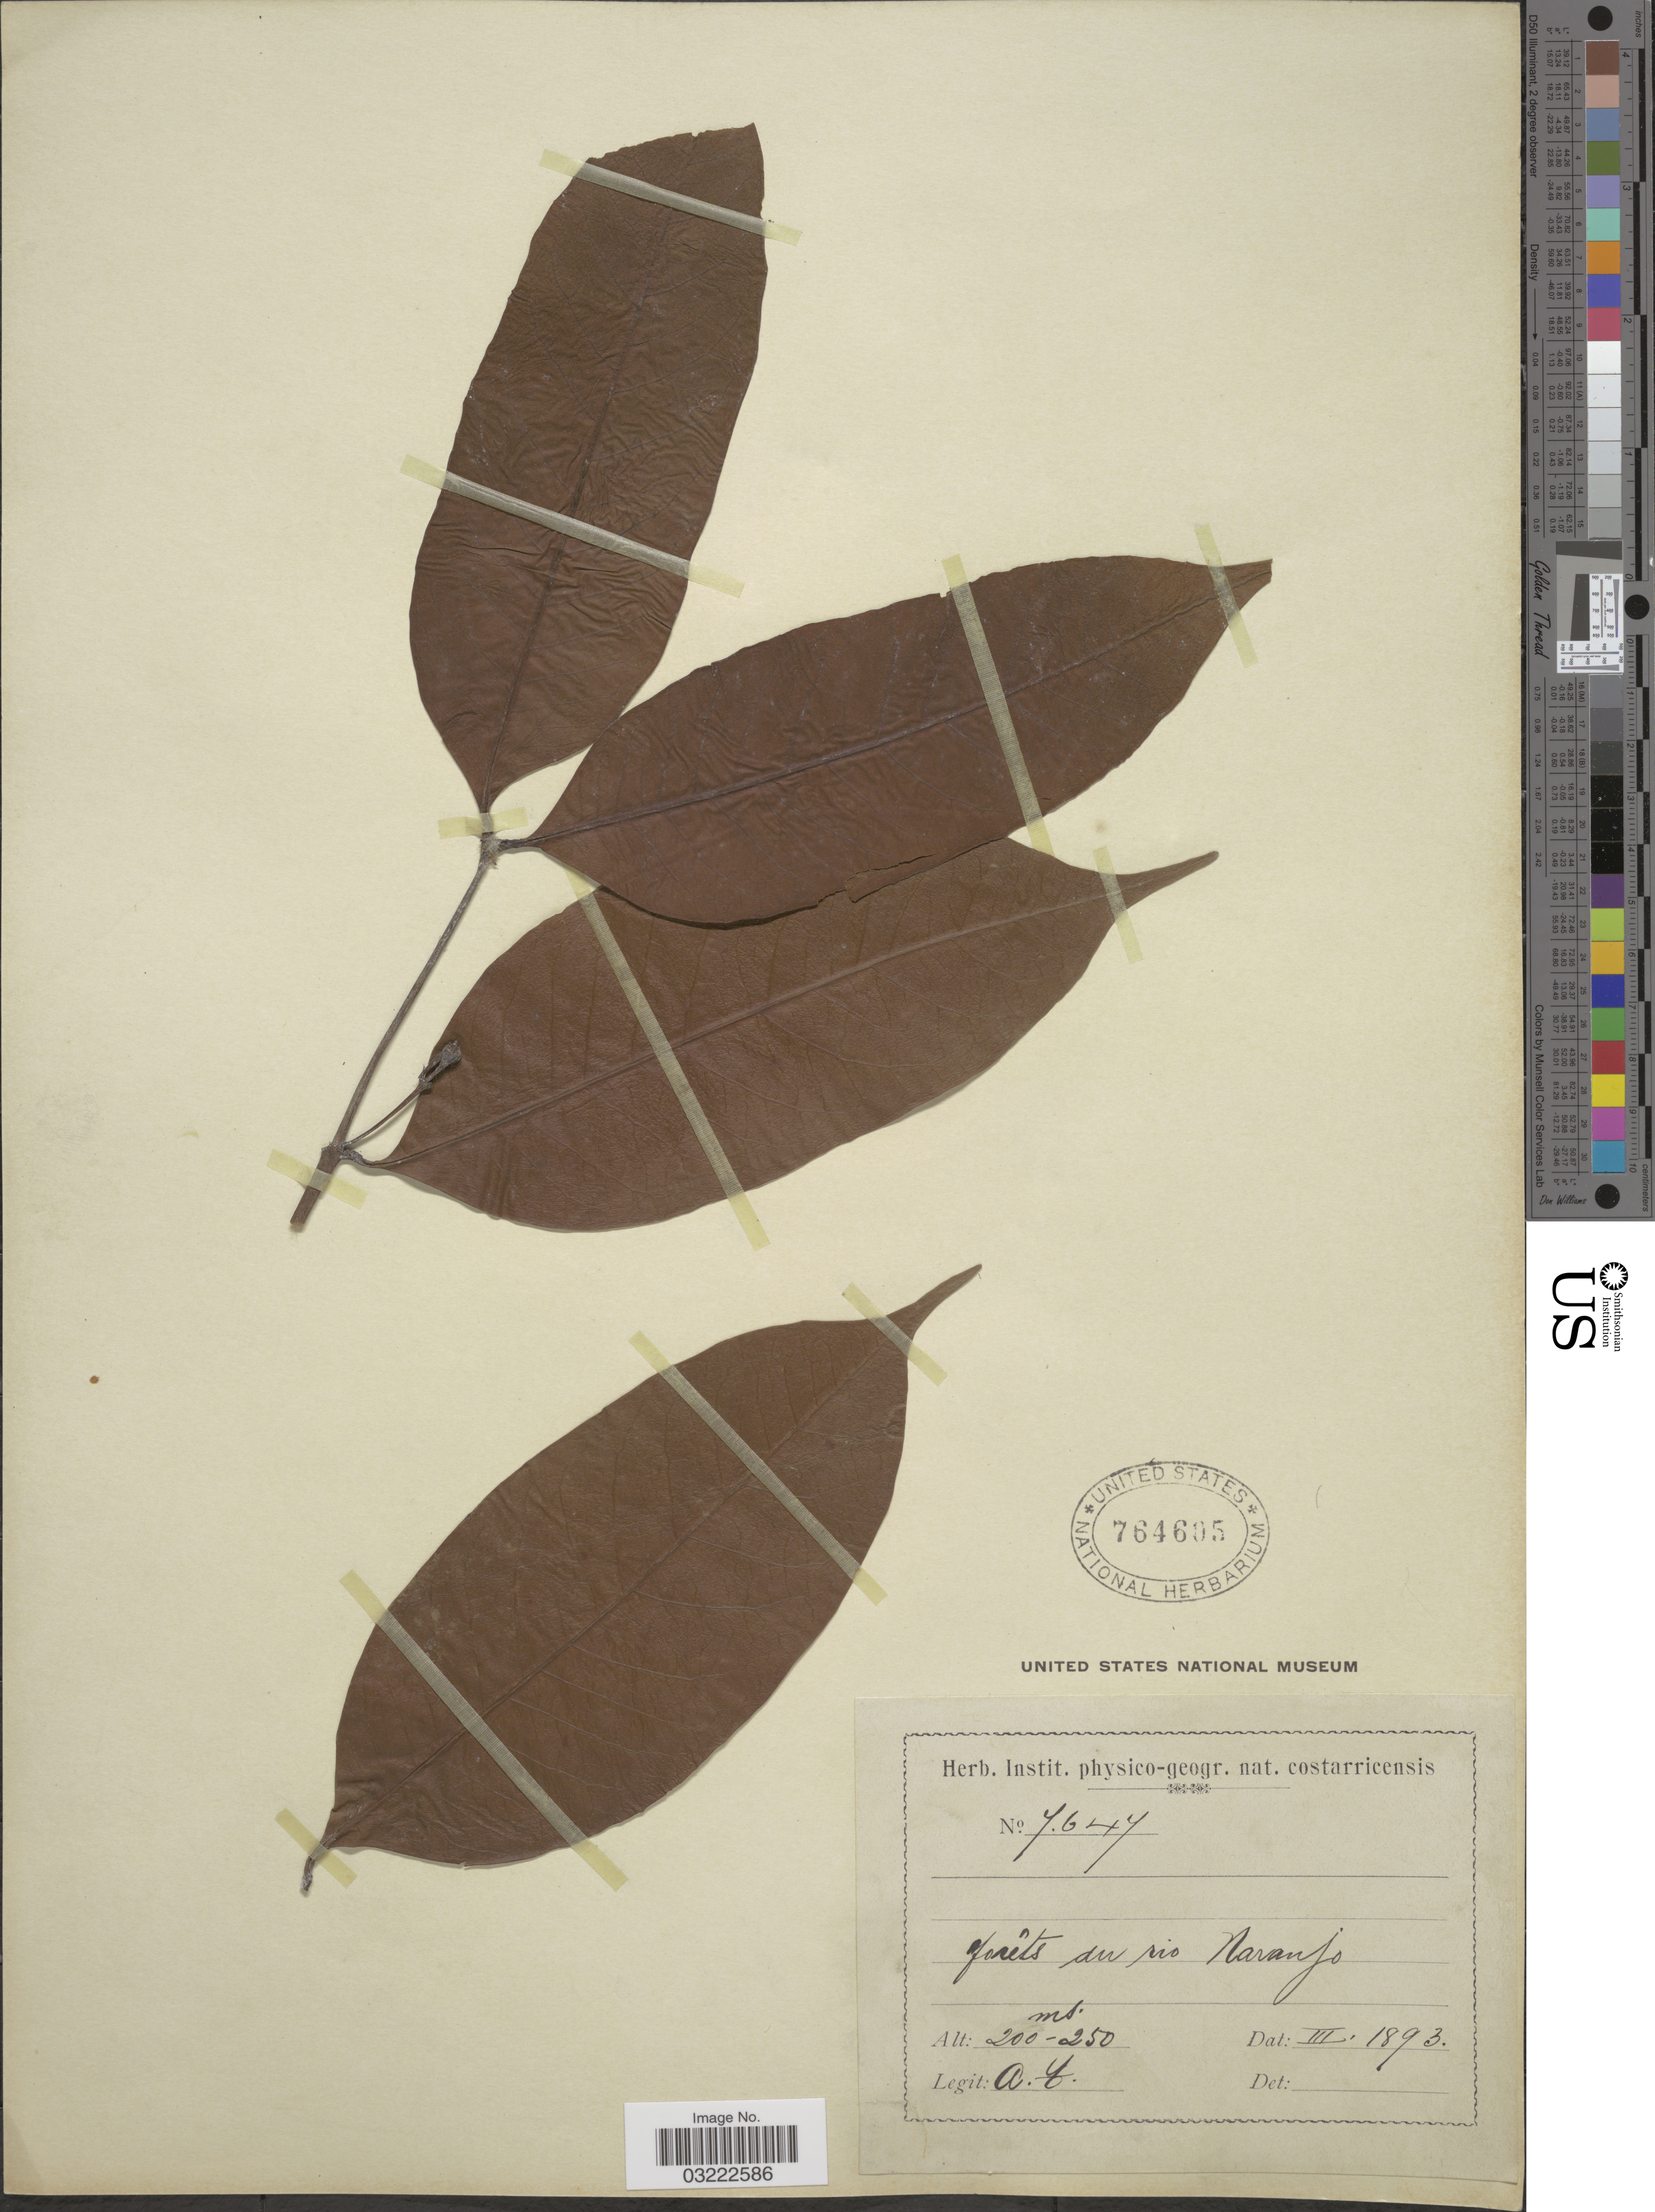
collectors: A. T.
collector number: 7647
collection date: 1893-03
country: Costa Rica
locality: Forêts du rio Naranjo.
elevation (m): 200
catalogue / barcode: US 764605